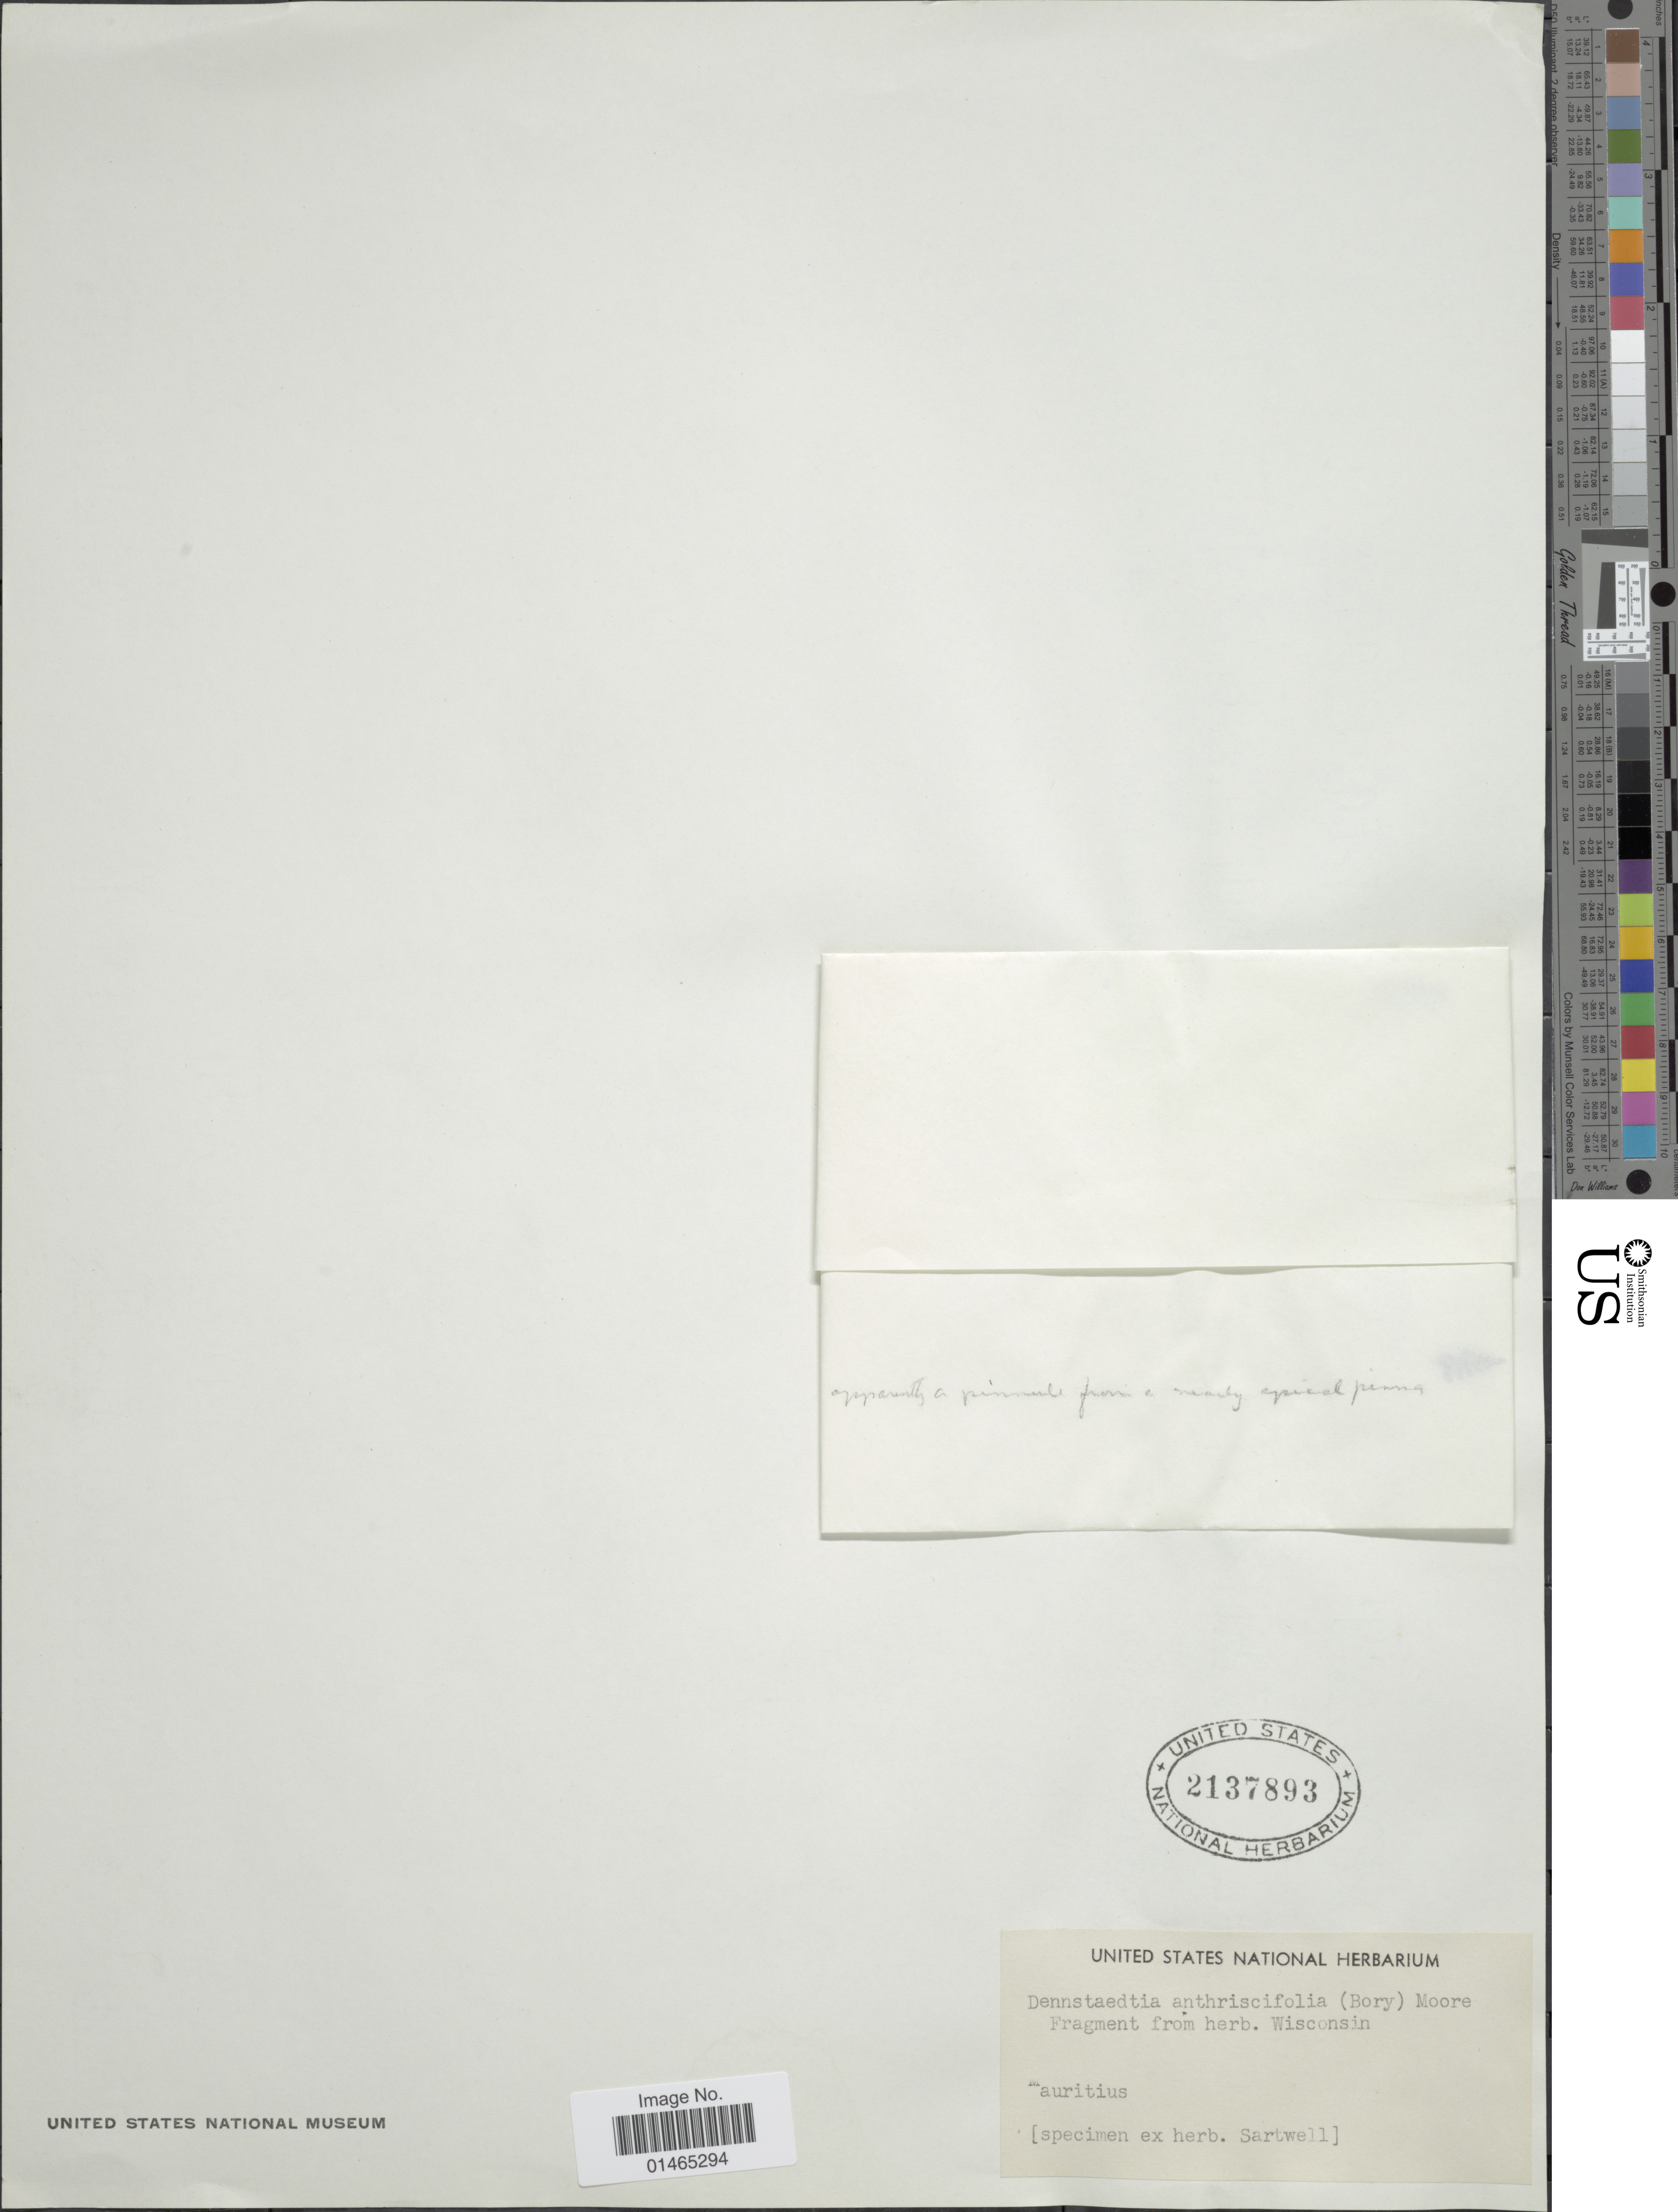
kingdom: Plantae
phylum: Tracheophyta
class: Polypodiopsida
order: Polypodiales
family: Dennstaedtiaceae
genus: Dennstaedtia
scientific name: Dennstaedtia anthriscifolia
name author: (Bory) T. Moore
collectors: ex herb. Sartwell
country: Mauritius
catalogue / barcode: US 2137893